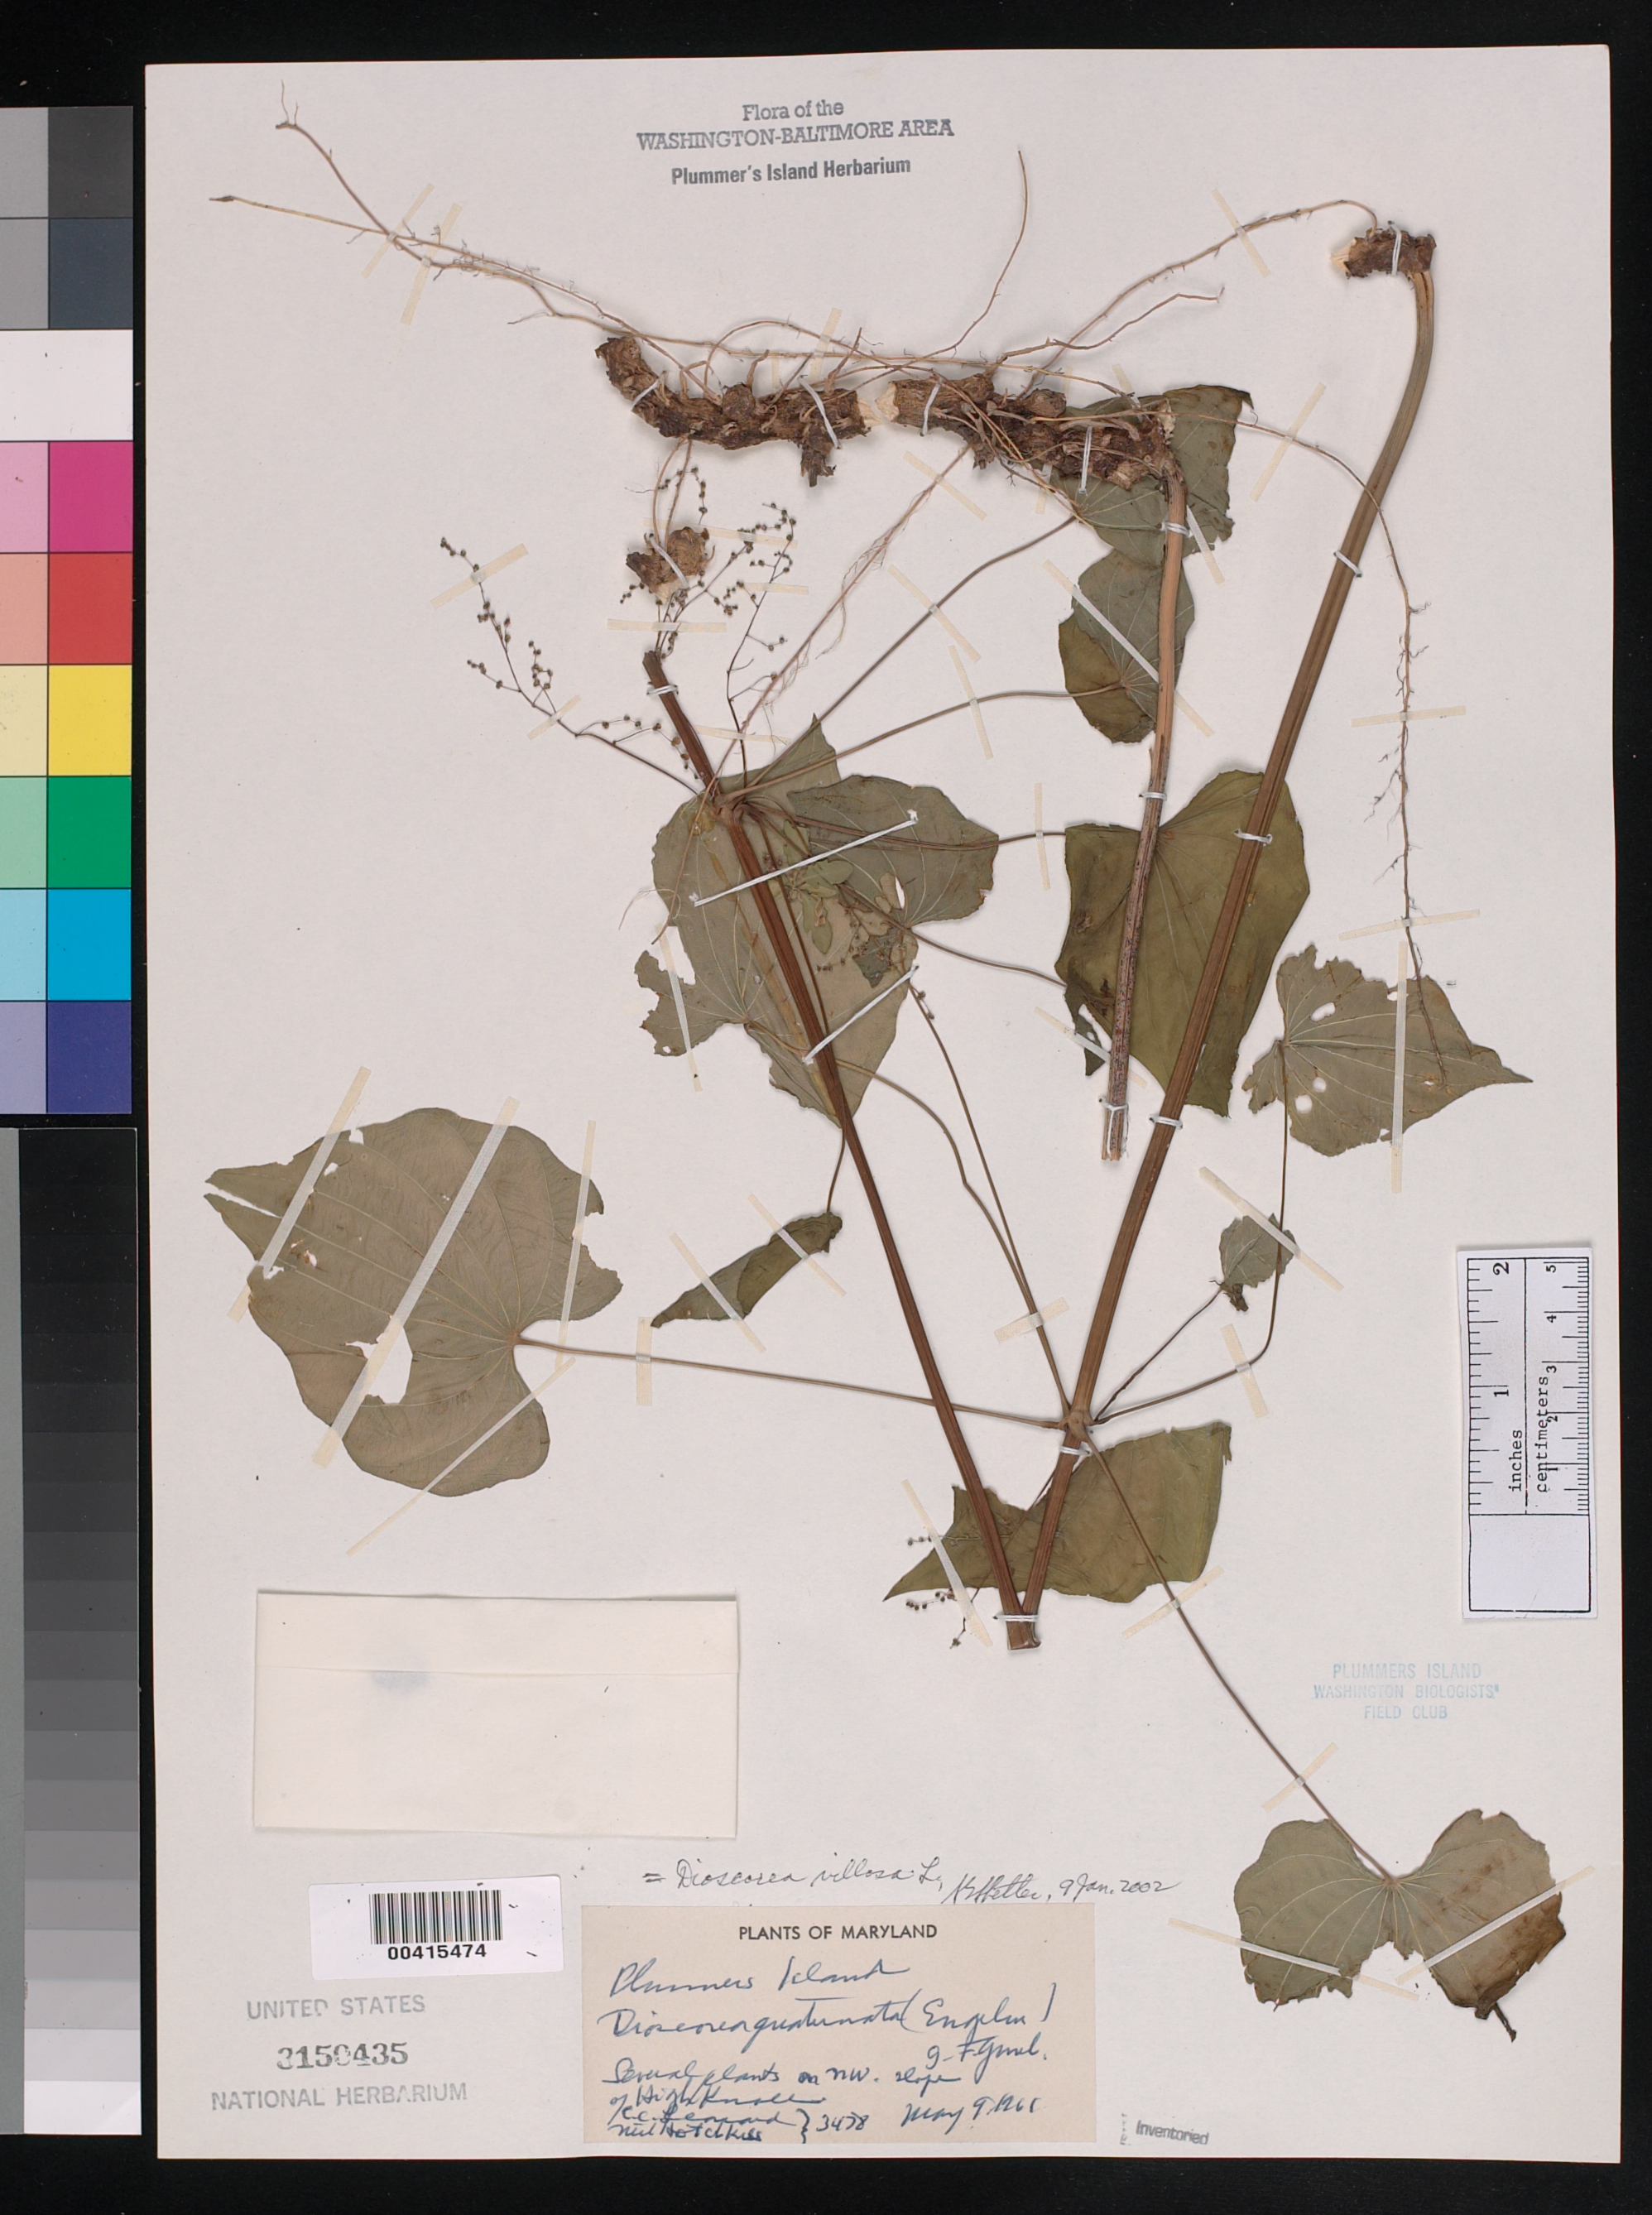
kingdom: Plantae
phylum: Tracheophyta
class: Liliopsida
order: Dioscoreales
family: Dioscoreaceae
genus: Dioscorea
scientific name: Dioscorea villosa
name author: L.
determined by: Shetler, Stanwyn G., (US), NMNH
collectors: E. C. Leonard & N. Hotchkiss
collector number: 3478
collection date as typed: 09 May 1961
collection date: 1961-05-09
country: United States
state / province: Maryland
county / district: Montgomery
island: Plummers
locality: Plummer's Island; northwest slope C. & O. Canal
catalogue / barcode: US 3150435